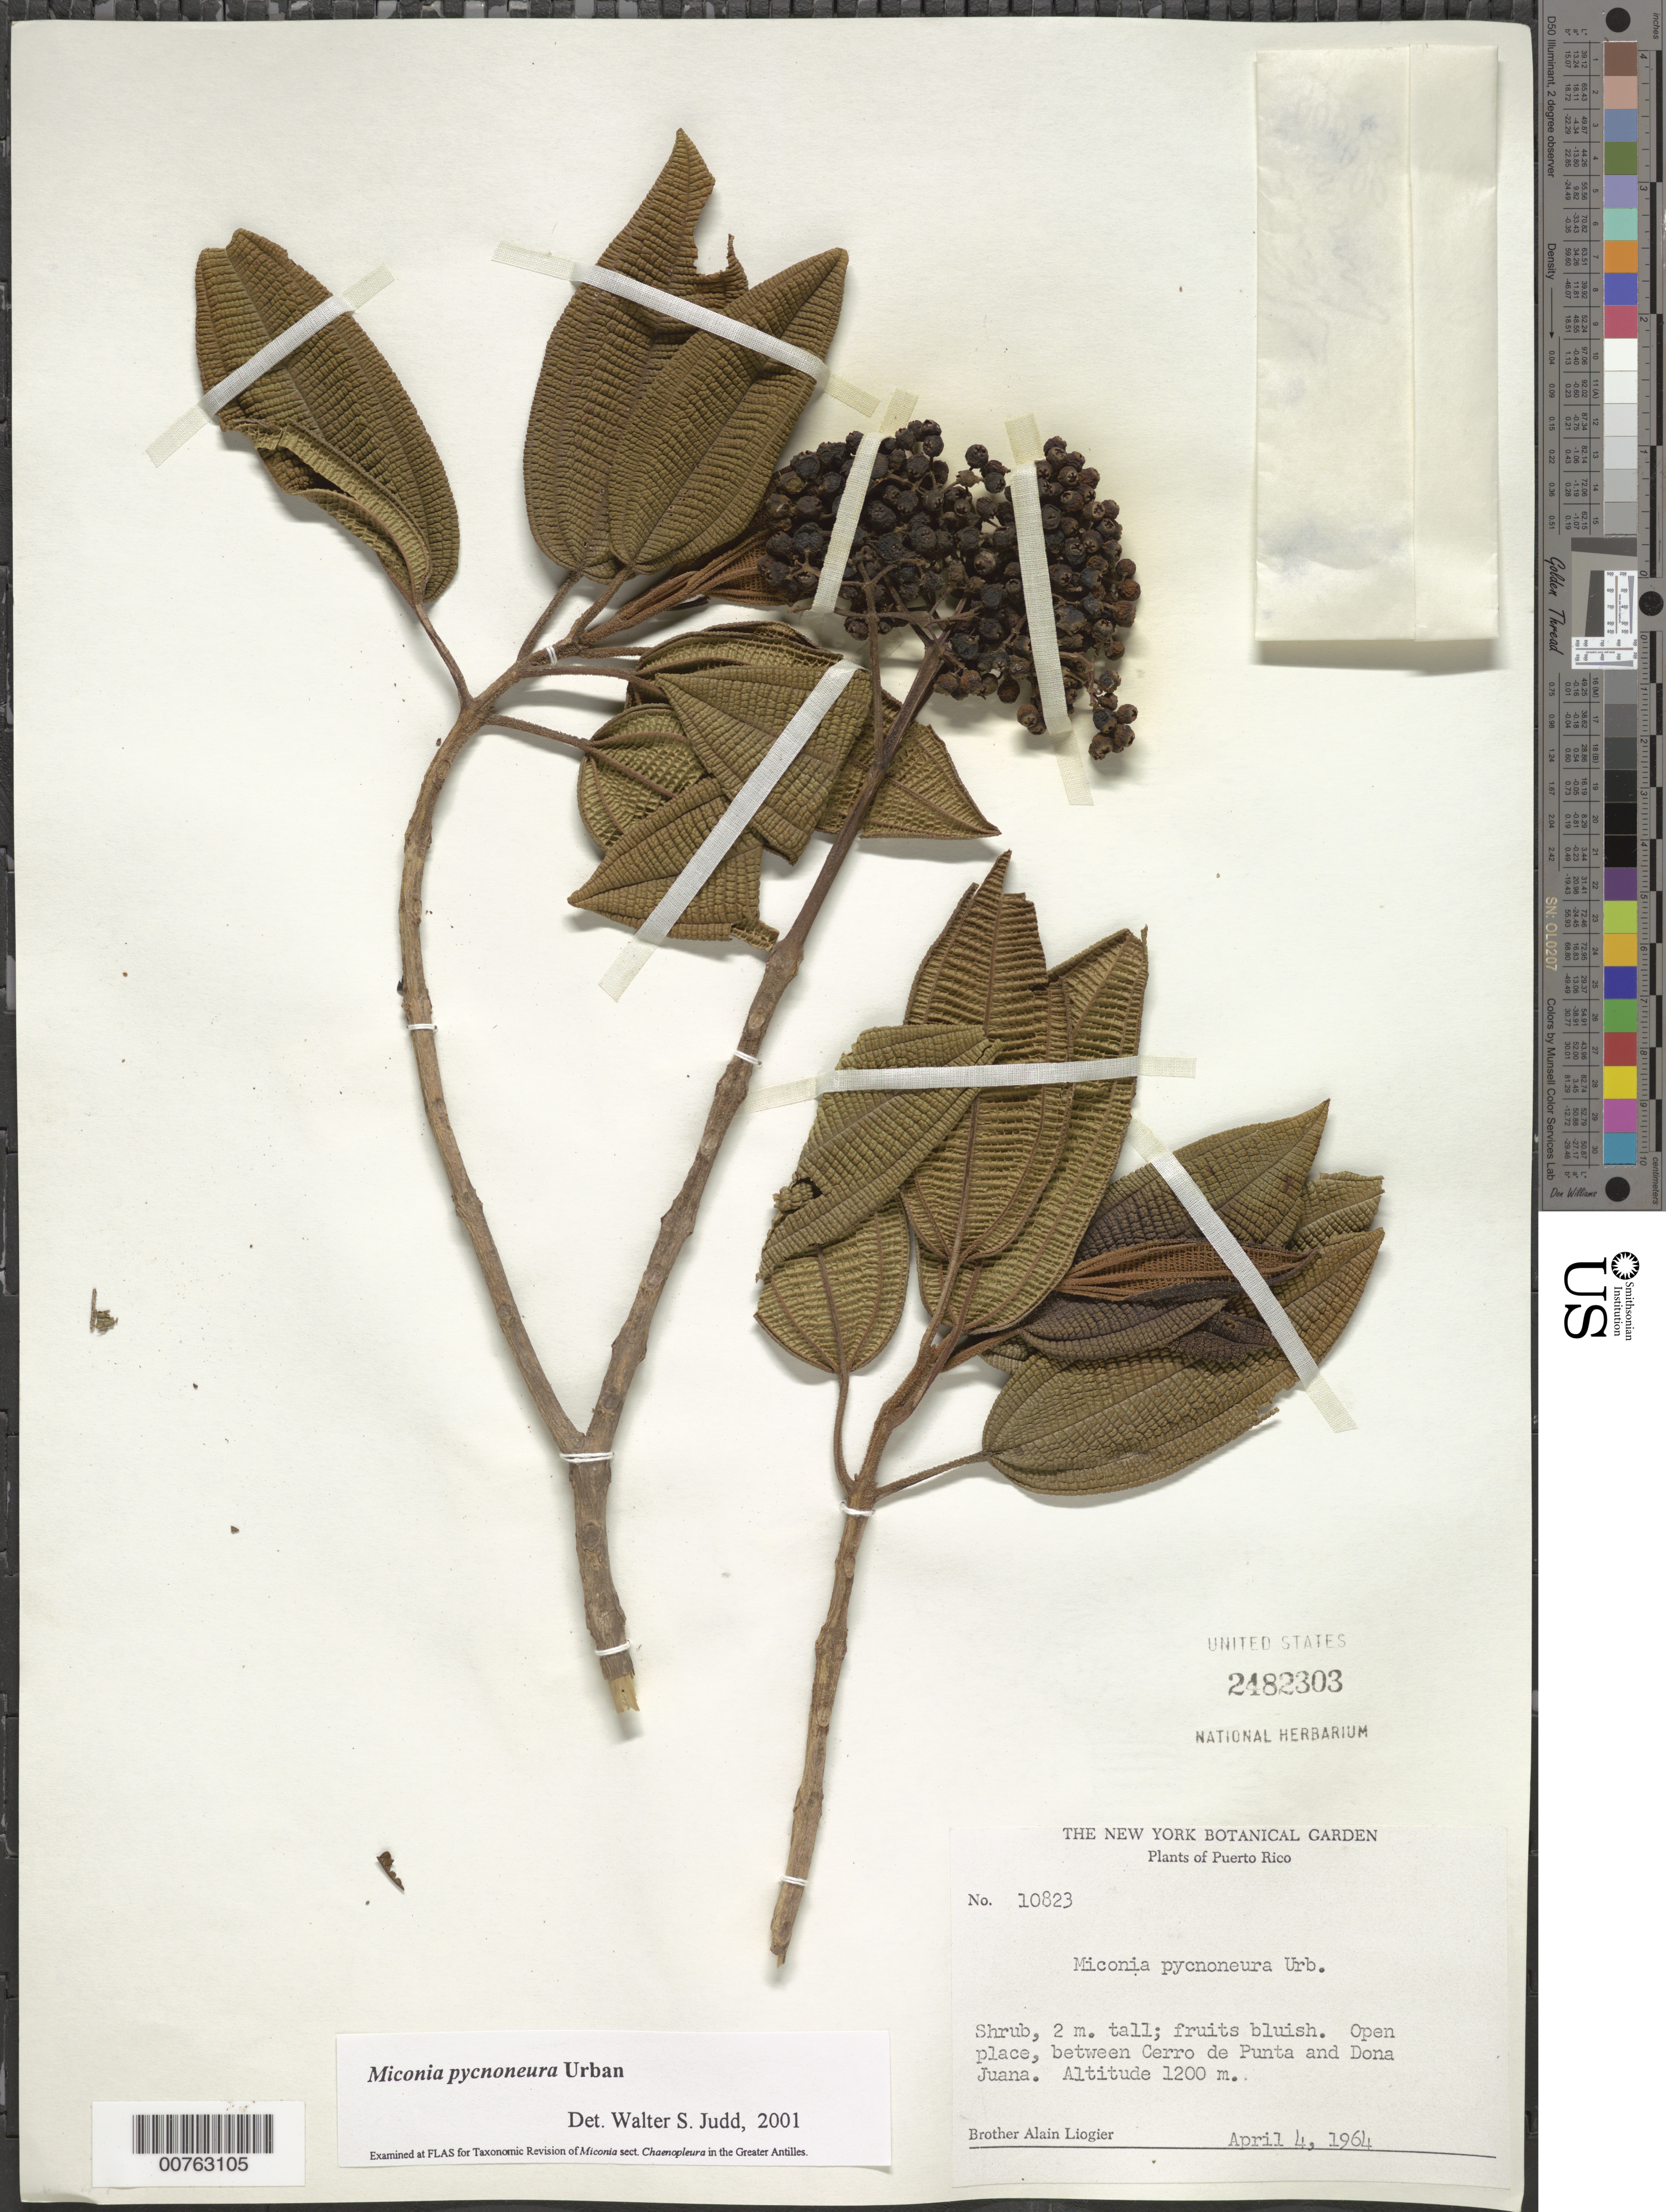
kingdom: Plantae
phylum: Tracheophyta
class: Magnoliopsida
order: Myrtales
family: Melastomataceae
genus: Miconia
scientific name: Miconia foveolata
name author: Cogn.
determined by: Judd, Walter S.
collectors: A. H. Liogier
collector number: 10823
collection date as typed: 04 Apr 1964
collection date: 1964-04-04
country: Puerto Rico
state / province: Villalba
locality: Between Cerro de Punta and Doña Juana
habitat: Open place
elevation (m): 1200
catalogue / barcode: US 2482303